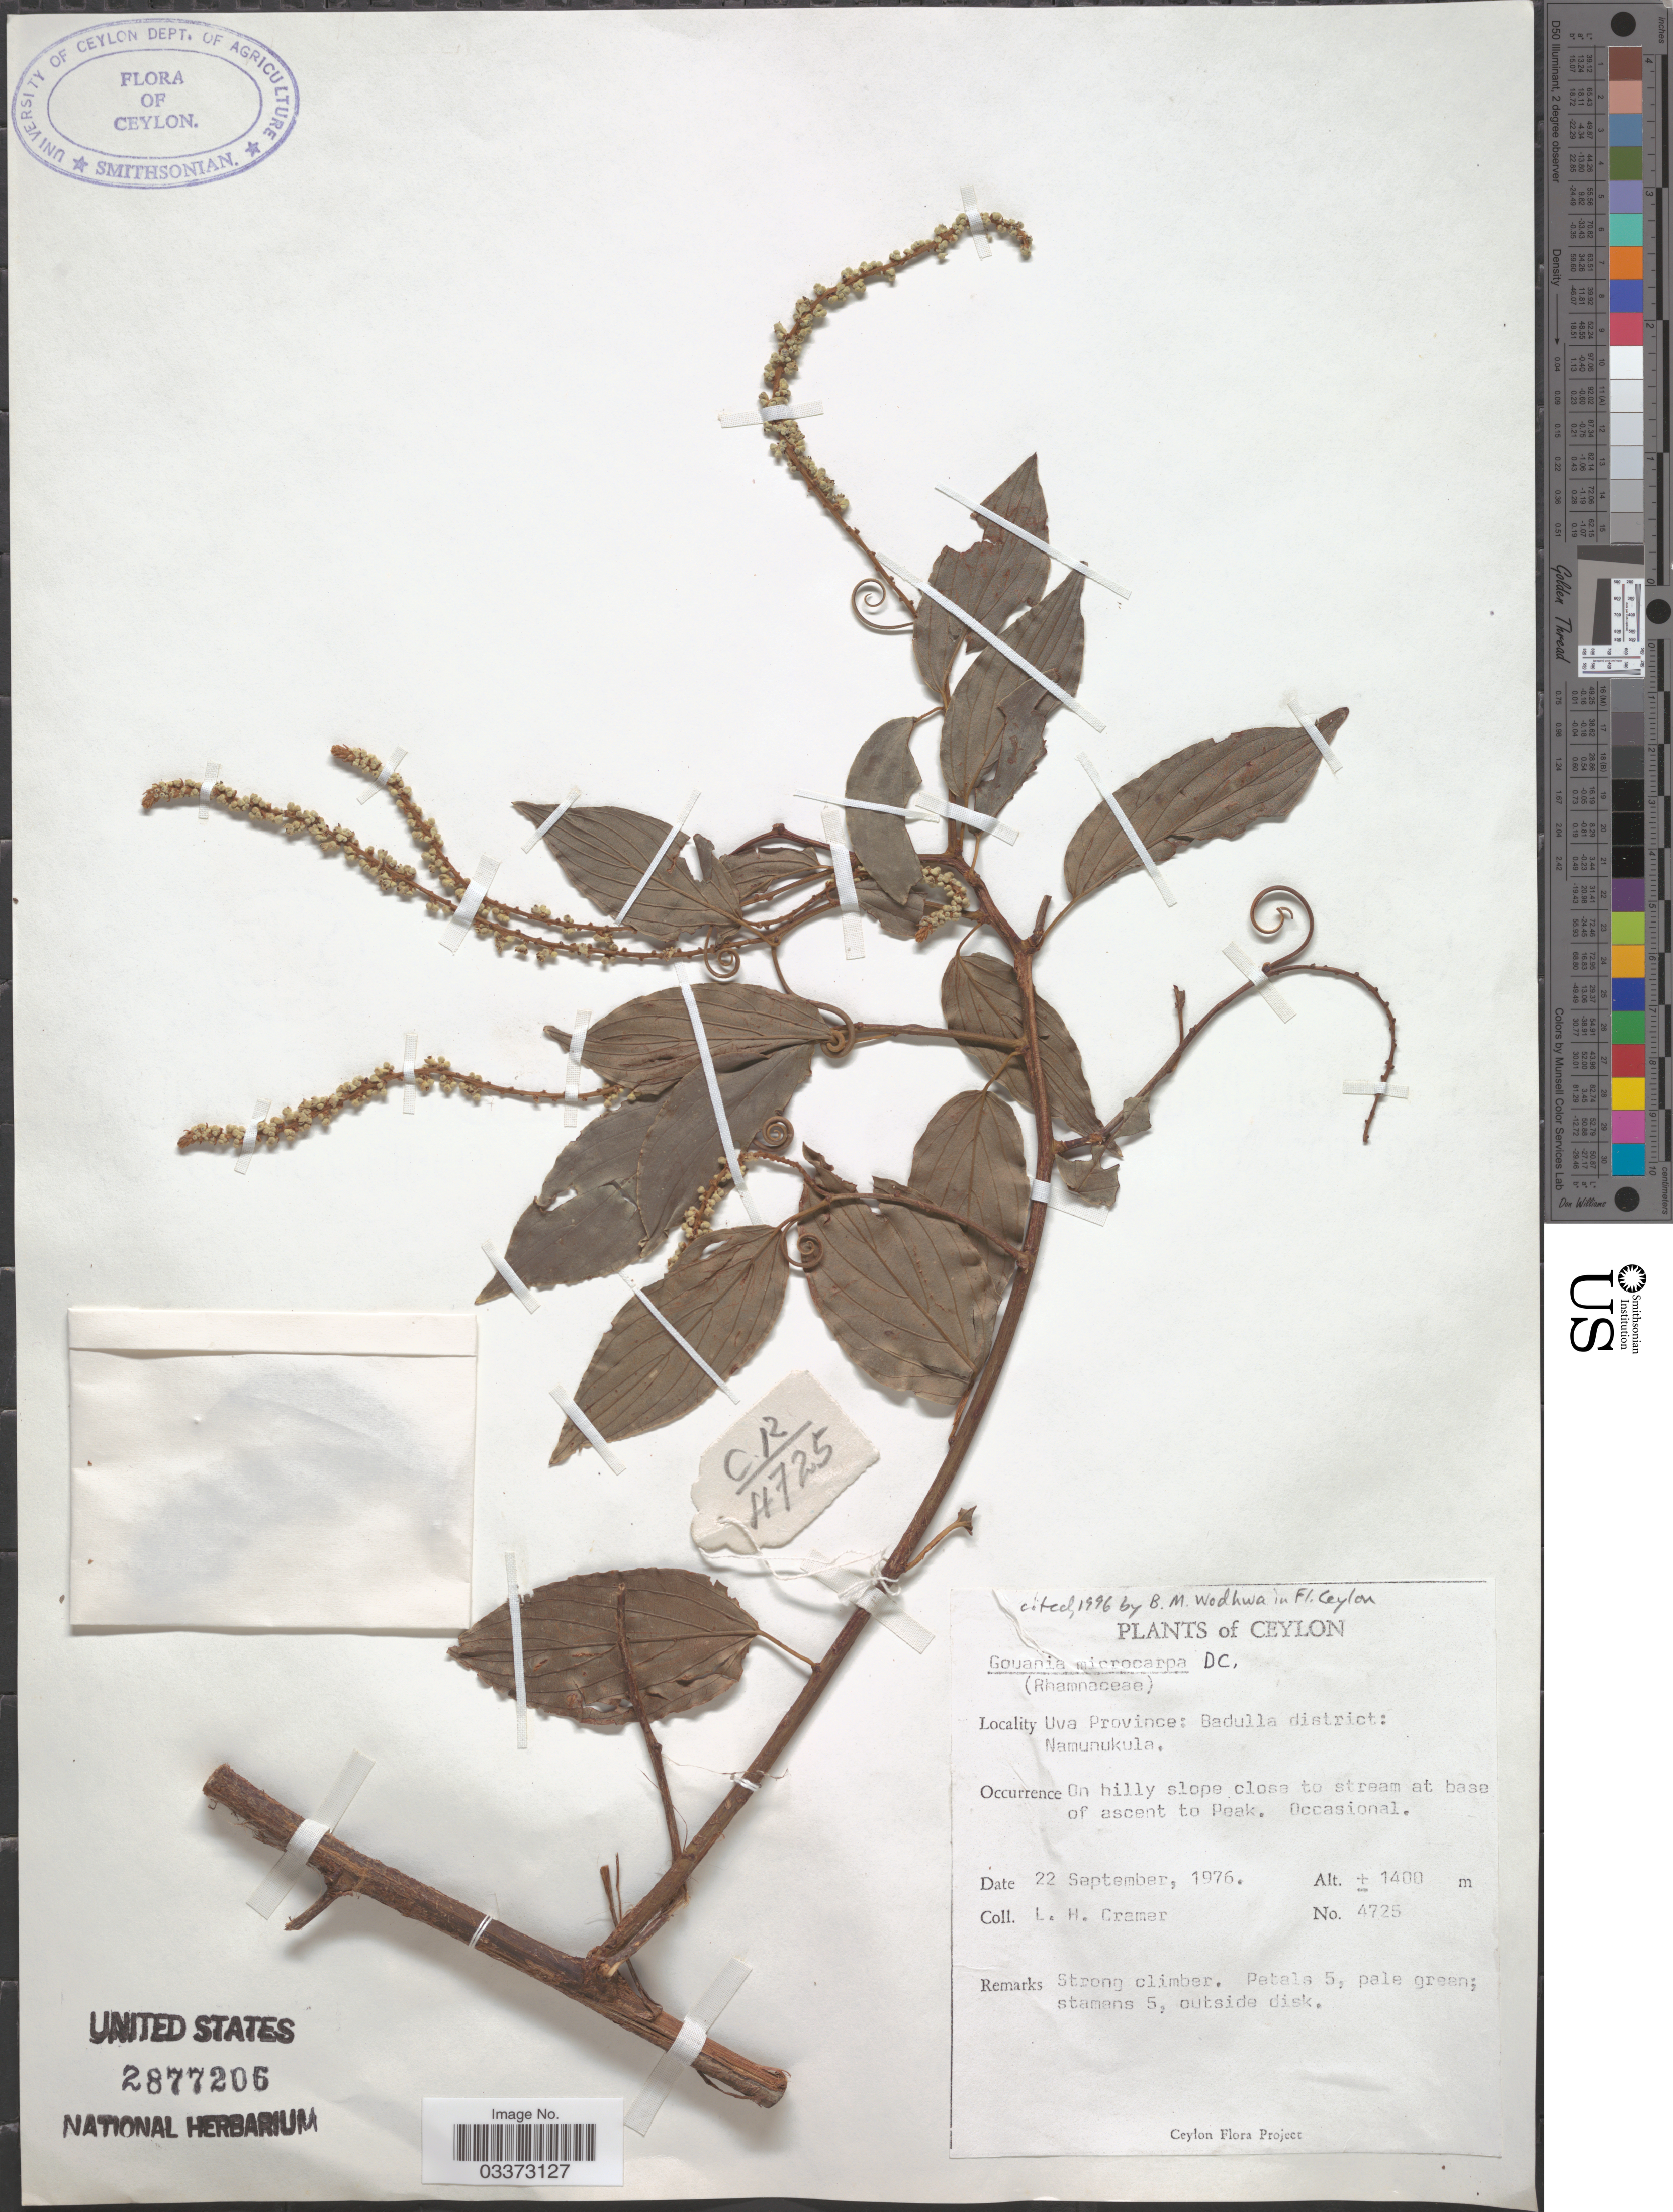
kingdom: Plantae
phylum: Tracheophyta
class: Magnoliopsida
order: Rosales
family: Rhamnaceae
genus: Gouania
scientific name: Gouania microcarpa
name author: DC.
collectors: L. H. Cramer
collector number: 4725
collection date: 1976-09-22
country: Sri Lanka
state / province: Uva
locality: Ceylon. Badulla district: Namunukula. On hilly slope close to stream at base of ascent to Peak.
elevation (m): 1400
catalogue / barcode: US 2877206